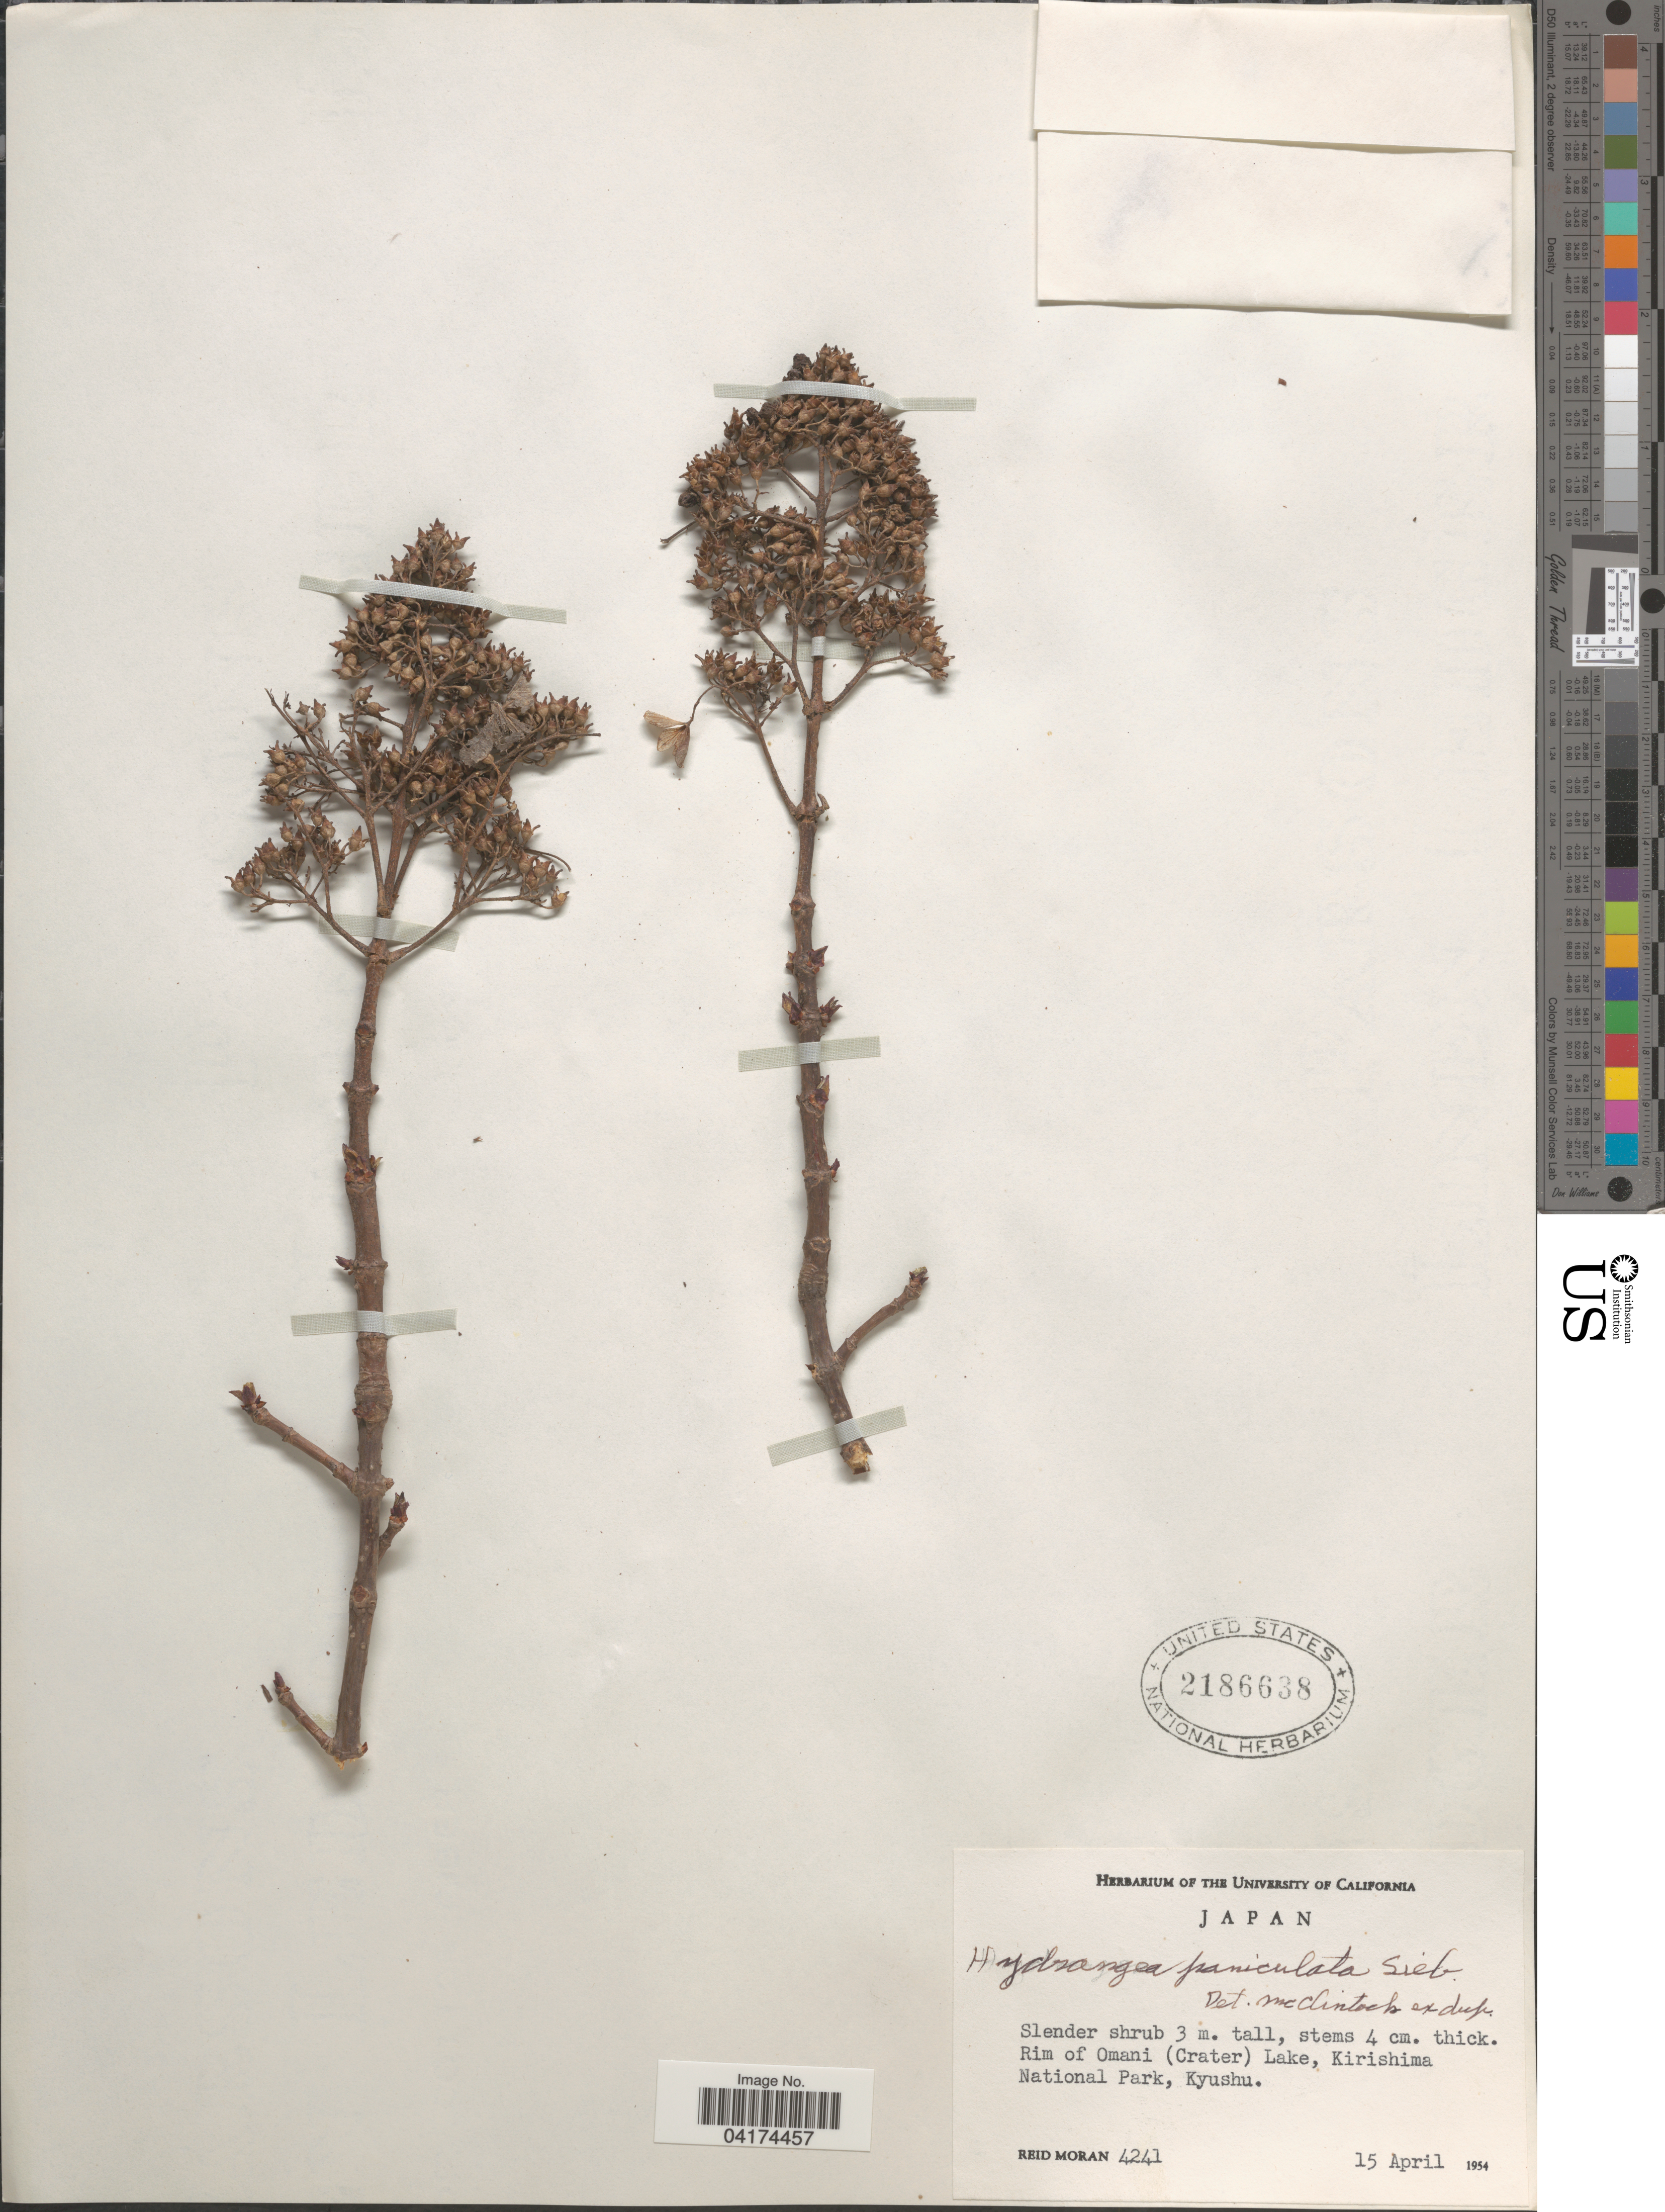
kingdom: Plantae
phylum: Tracheophyta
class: Magnoliopsida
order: Cornales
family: Hydrangeaceae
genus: Hydrangea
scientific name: Hydrangea paniculata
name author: Siebold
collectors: R. Moran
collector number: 4241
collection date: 1954-04-15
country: Japan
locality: Rim of Omani (Crater) Lake, Kirishima National Park, Kyushu.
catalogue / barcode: US 2186638